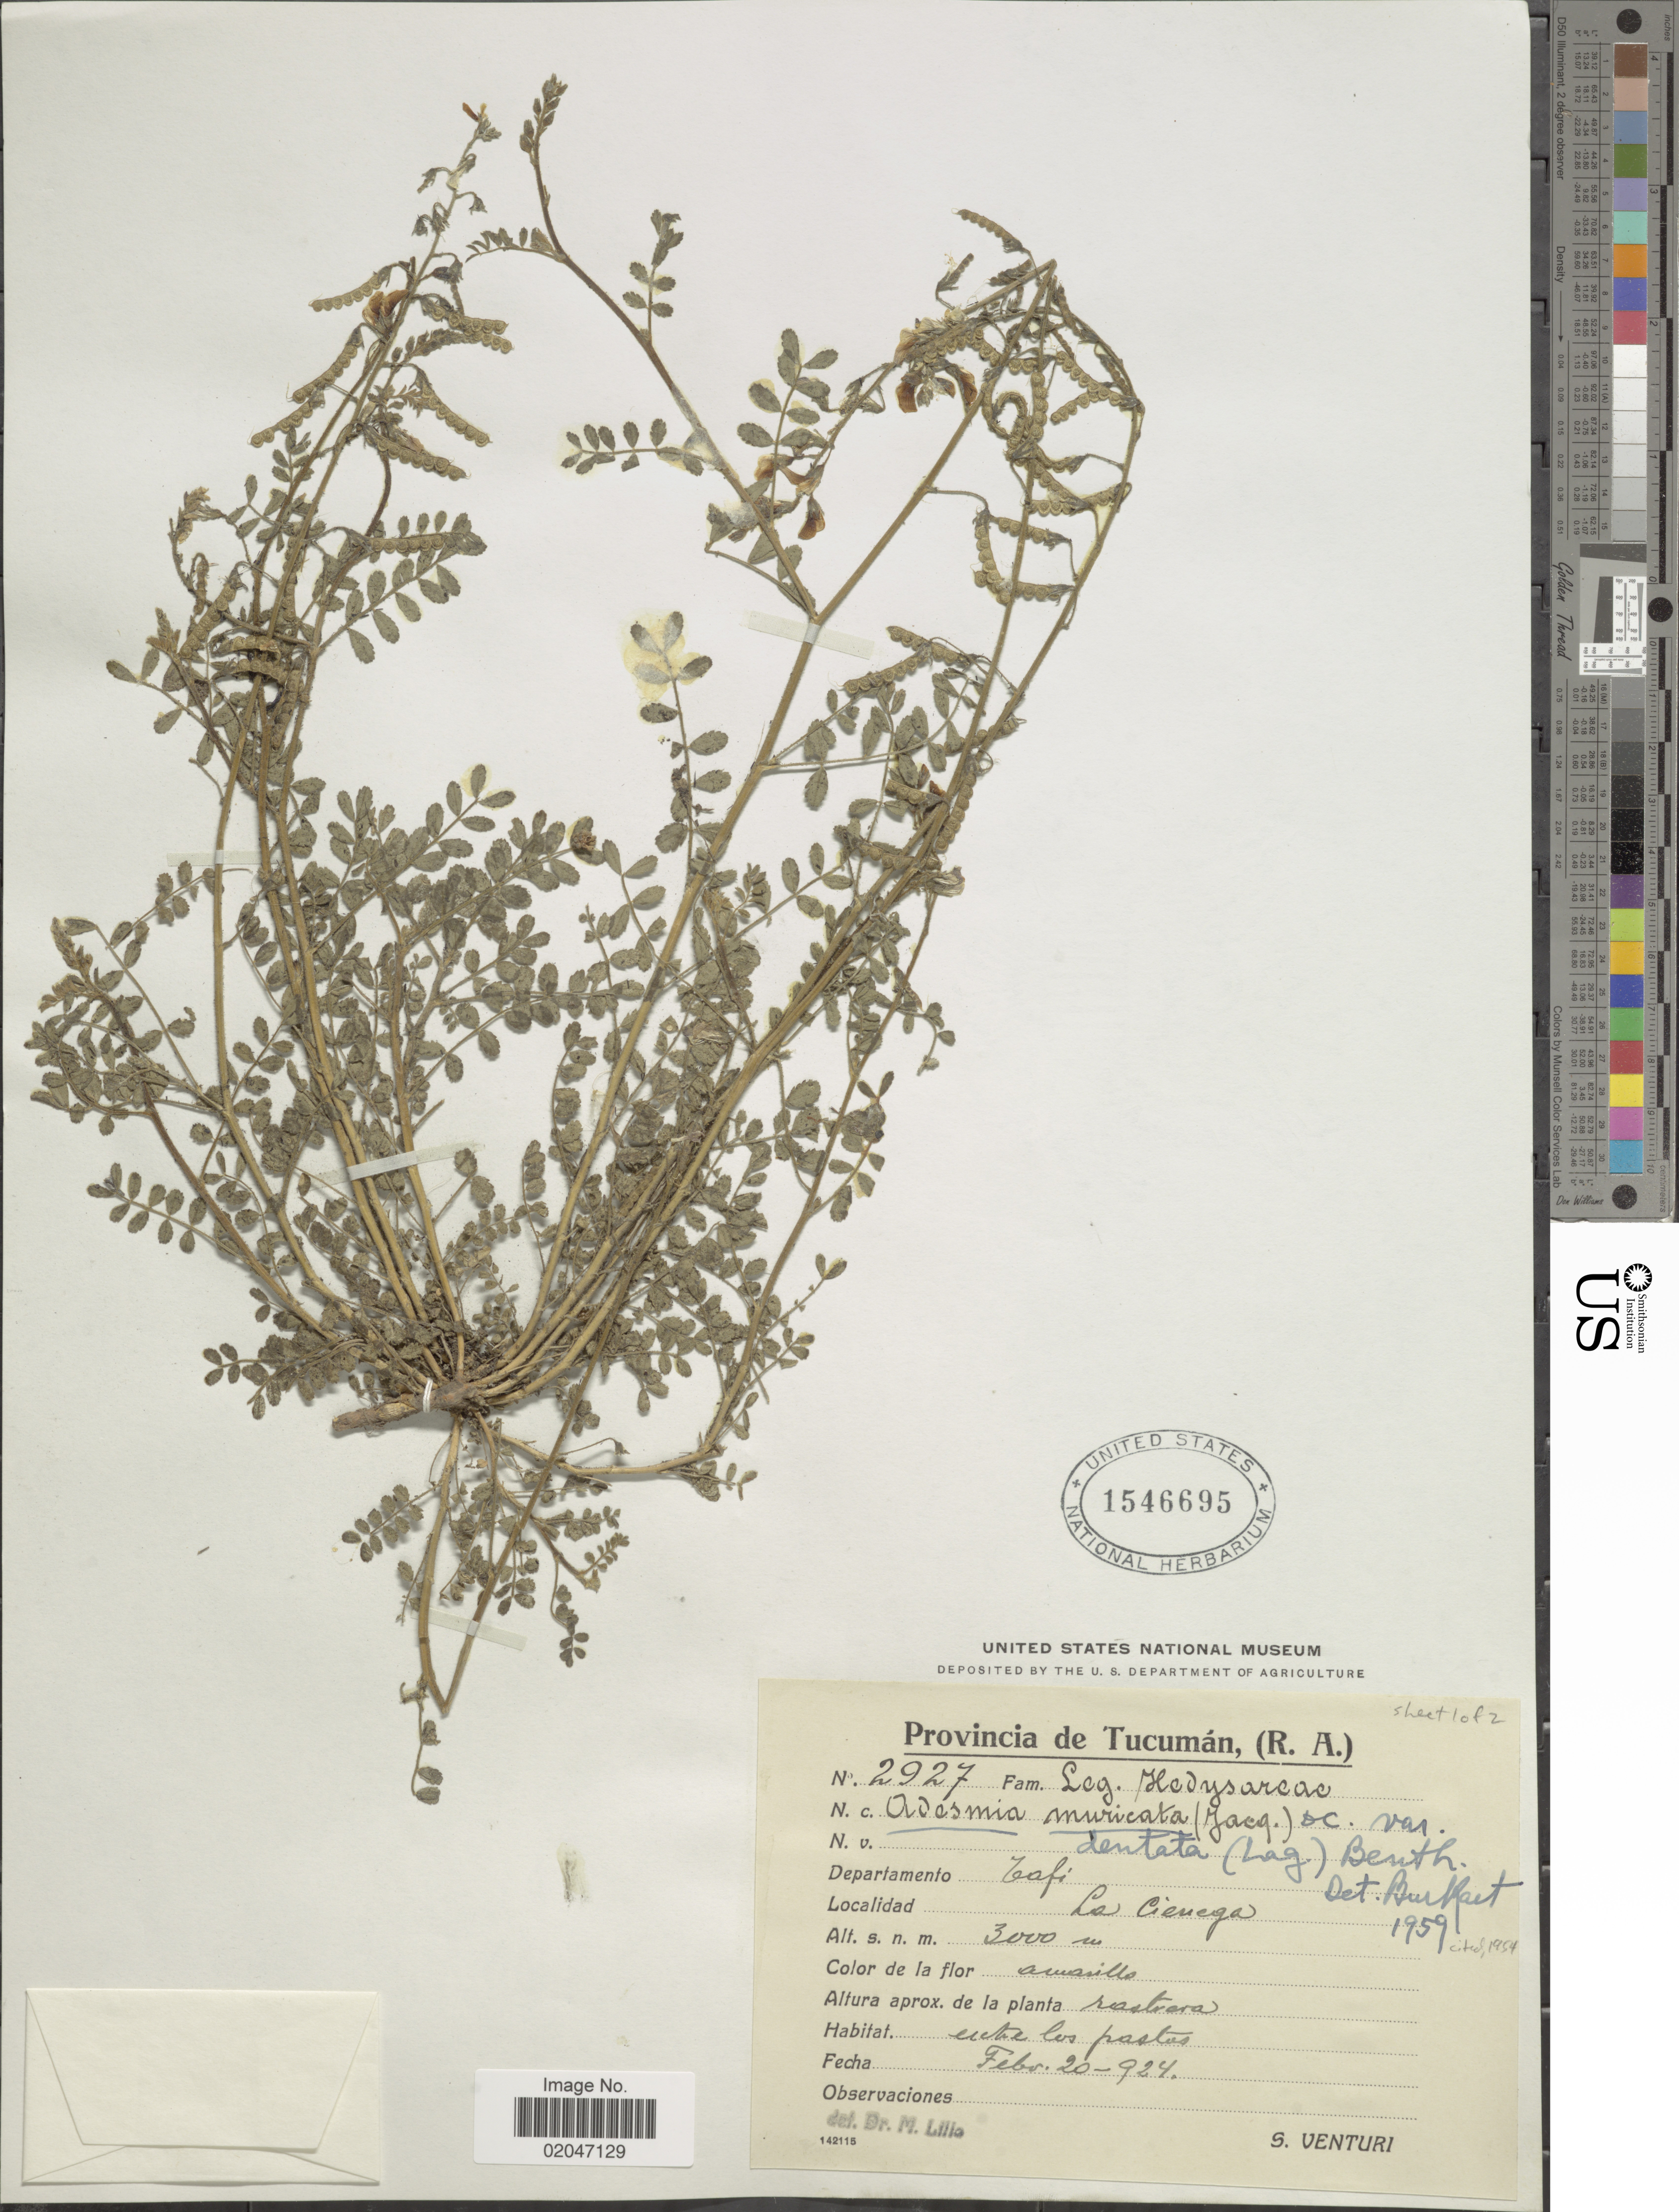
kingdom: Plantae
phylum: Tracheophyta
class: Magnoliopsida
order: Fabales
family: Fabaceae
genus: Adesmia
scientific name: Adesmia muricata var. dentata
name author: Benth.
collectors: S. Venturi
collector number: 2927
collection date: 1924-02-20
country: Argentina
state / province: Tucuman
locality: (R.A.), Departamento Tafi, La Cienaga, entre los pastos.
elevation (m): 3000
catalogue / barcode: US 1546695